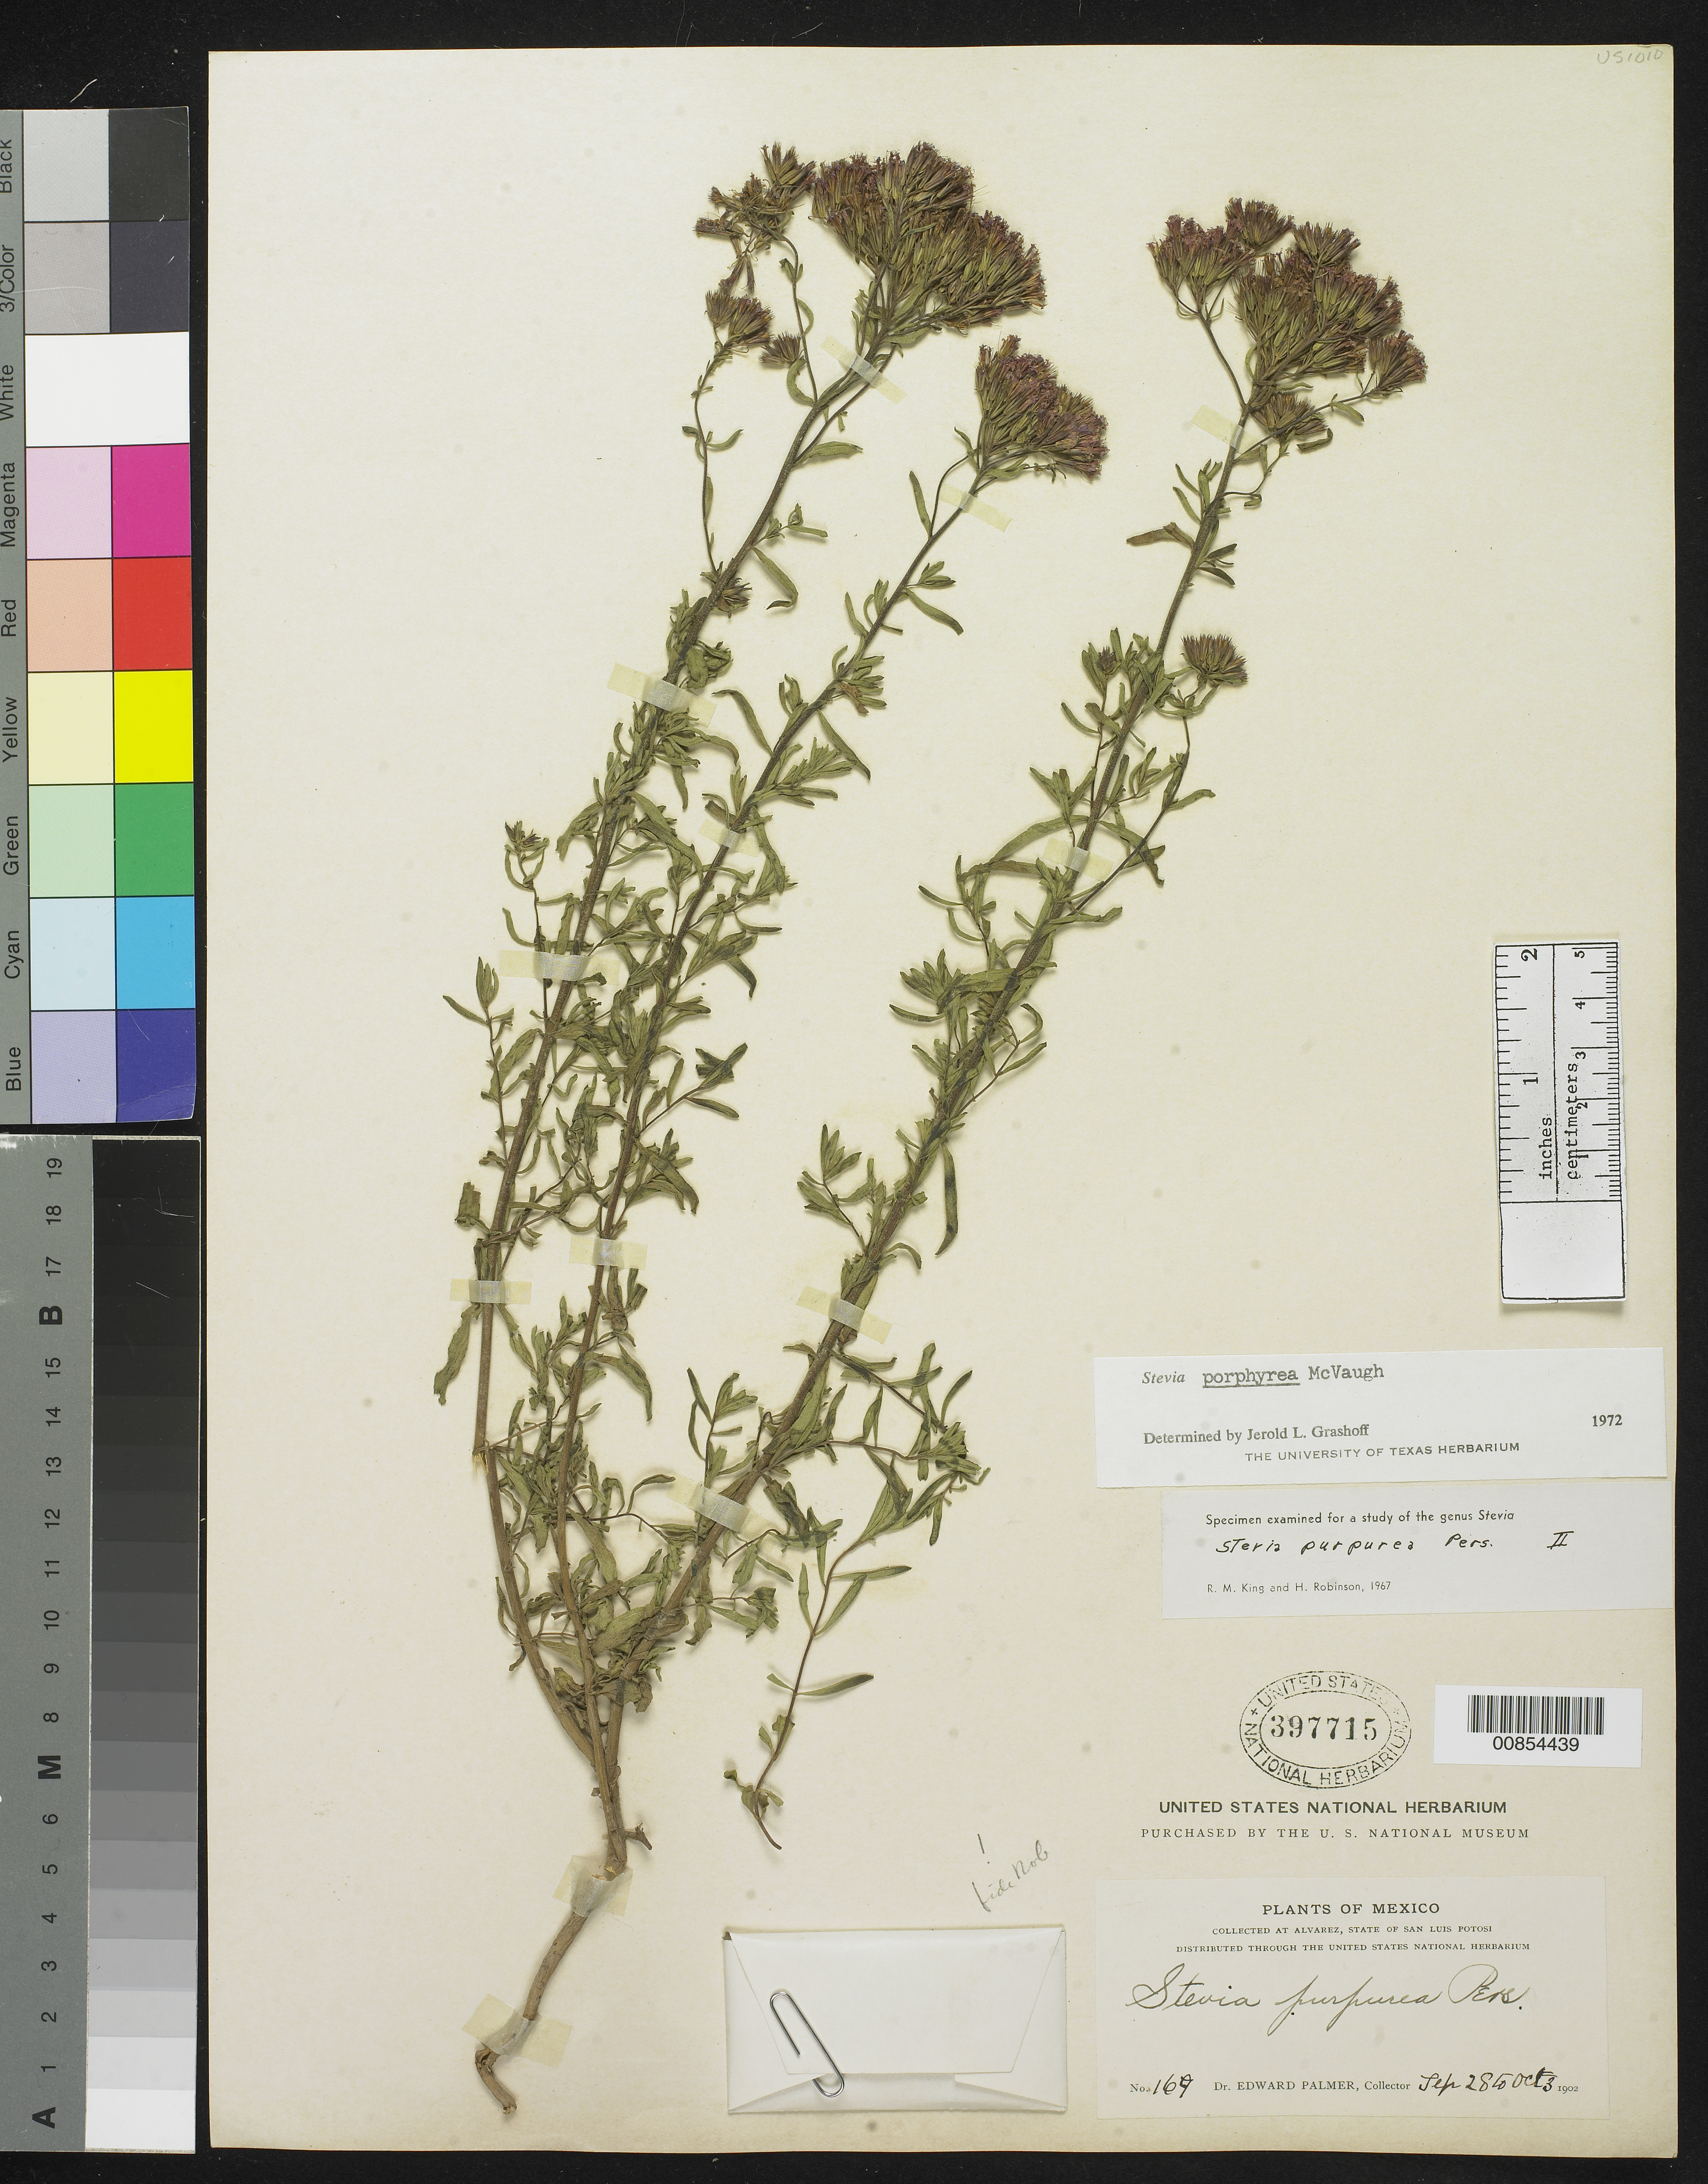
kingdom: Plantae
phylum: Tracheophyta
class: Magnoliopsida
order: Asterales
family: Asteraceae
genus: Stevia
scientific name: Stevia porphyrea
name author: McVaugh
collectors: E. Palmer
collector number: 169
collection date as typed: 28 Sep 1902 to 03 Oct 1902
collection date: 1902-09-28/1902-10-03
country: Mexico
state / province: San Luis Potosí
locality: Alvarez, San Luis Potosí.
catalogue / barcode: US 397715